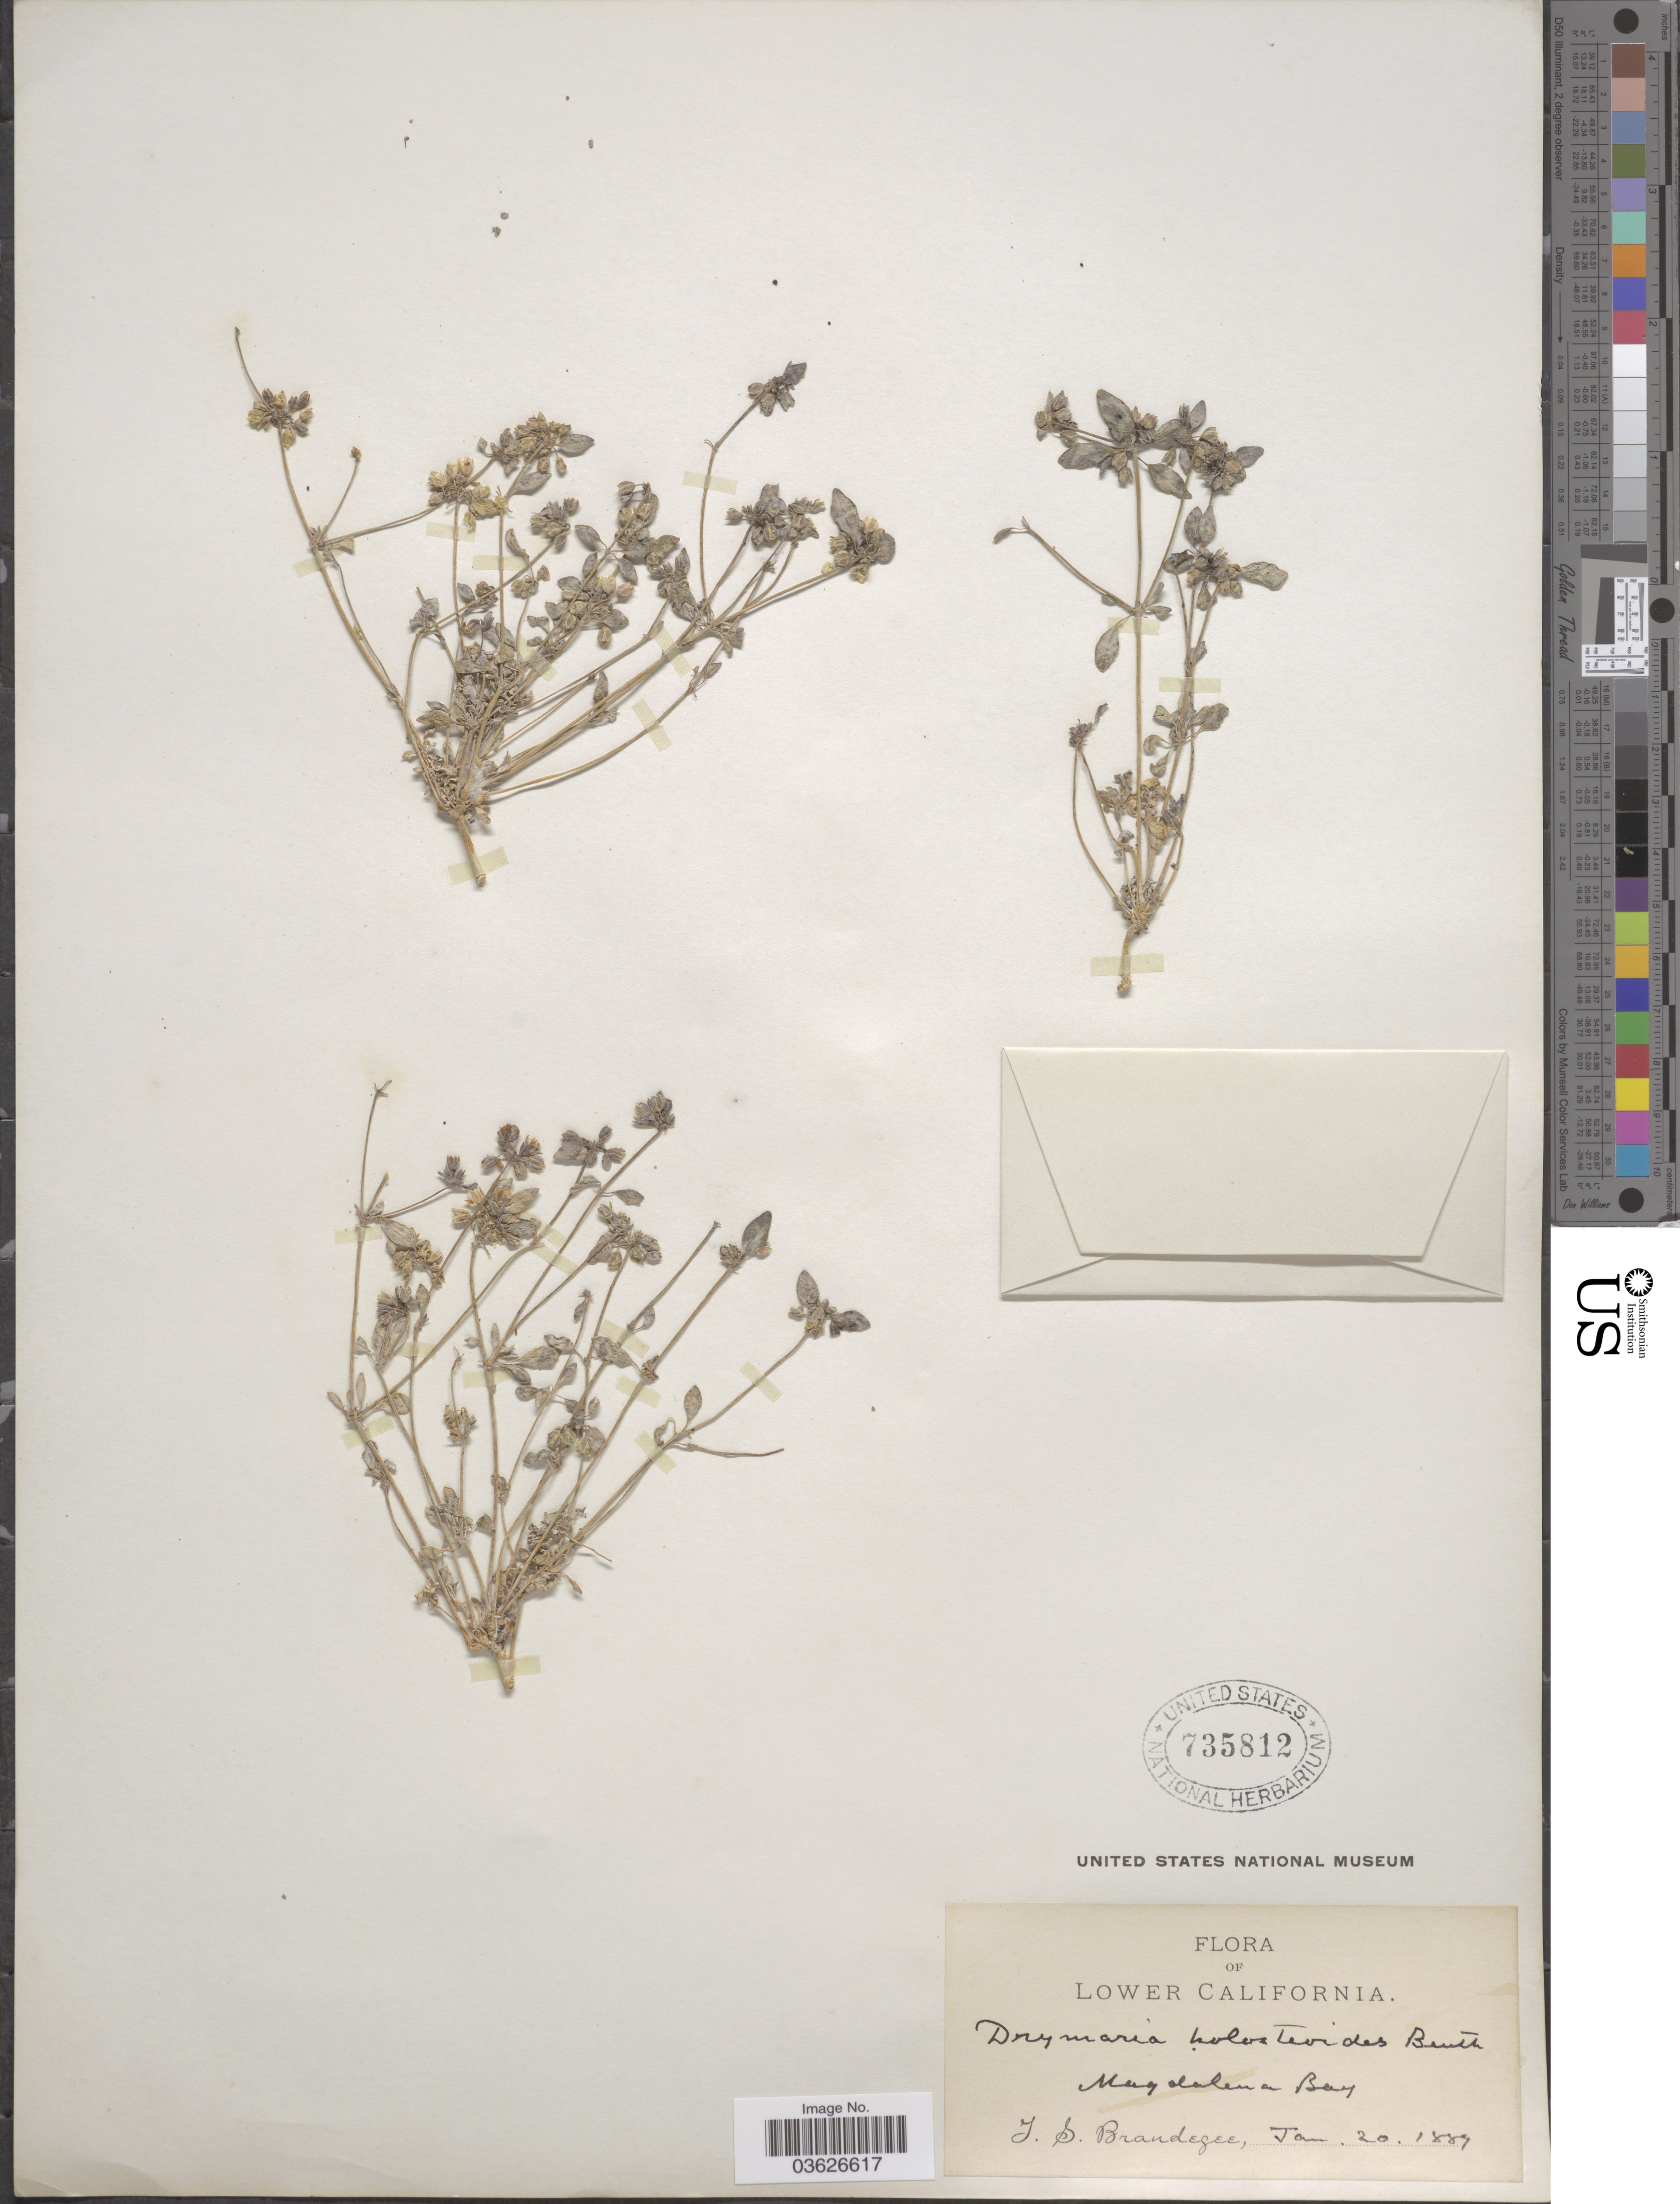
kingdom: Plantae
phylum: Tracheophyta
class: Magnoliopsida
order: Caryophyllales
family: Caryophyllaceae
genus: Drymaria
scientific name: Drymaria holosteoides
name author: Benth.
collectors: T. S. Brandegee (herbarium)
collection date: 1889-01-20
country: Mexico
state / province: Baja California Sur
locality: Lower California. Magdalena Bay.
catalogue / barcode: US 735812